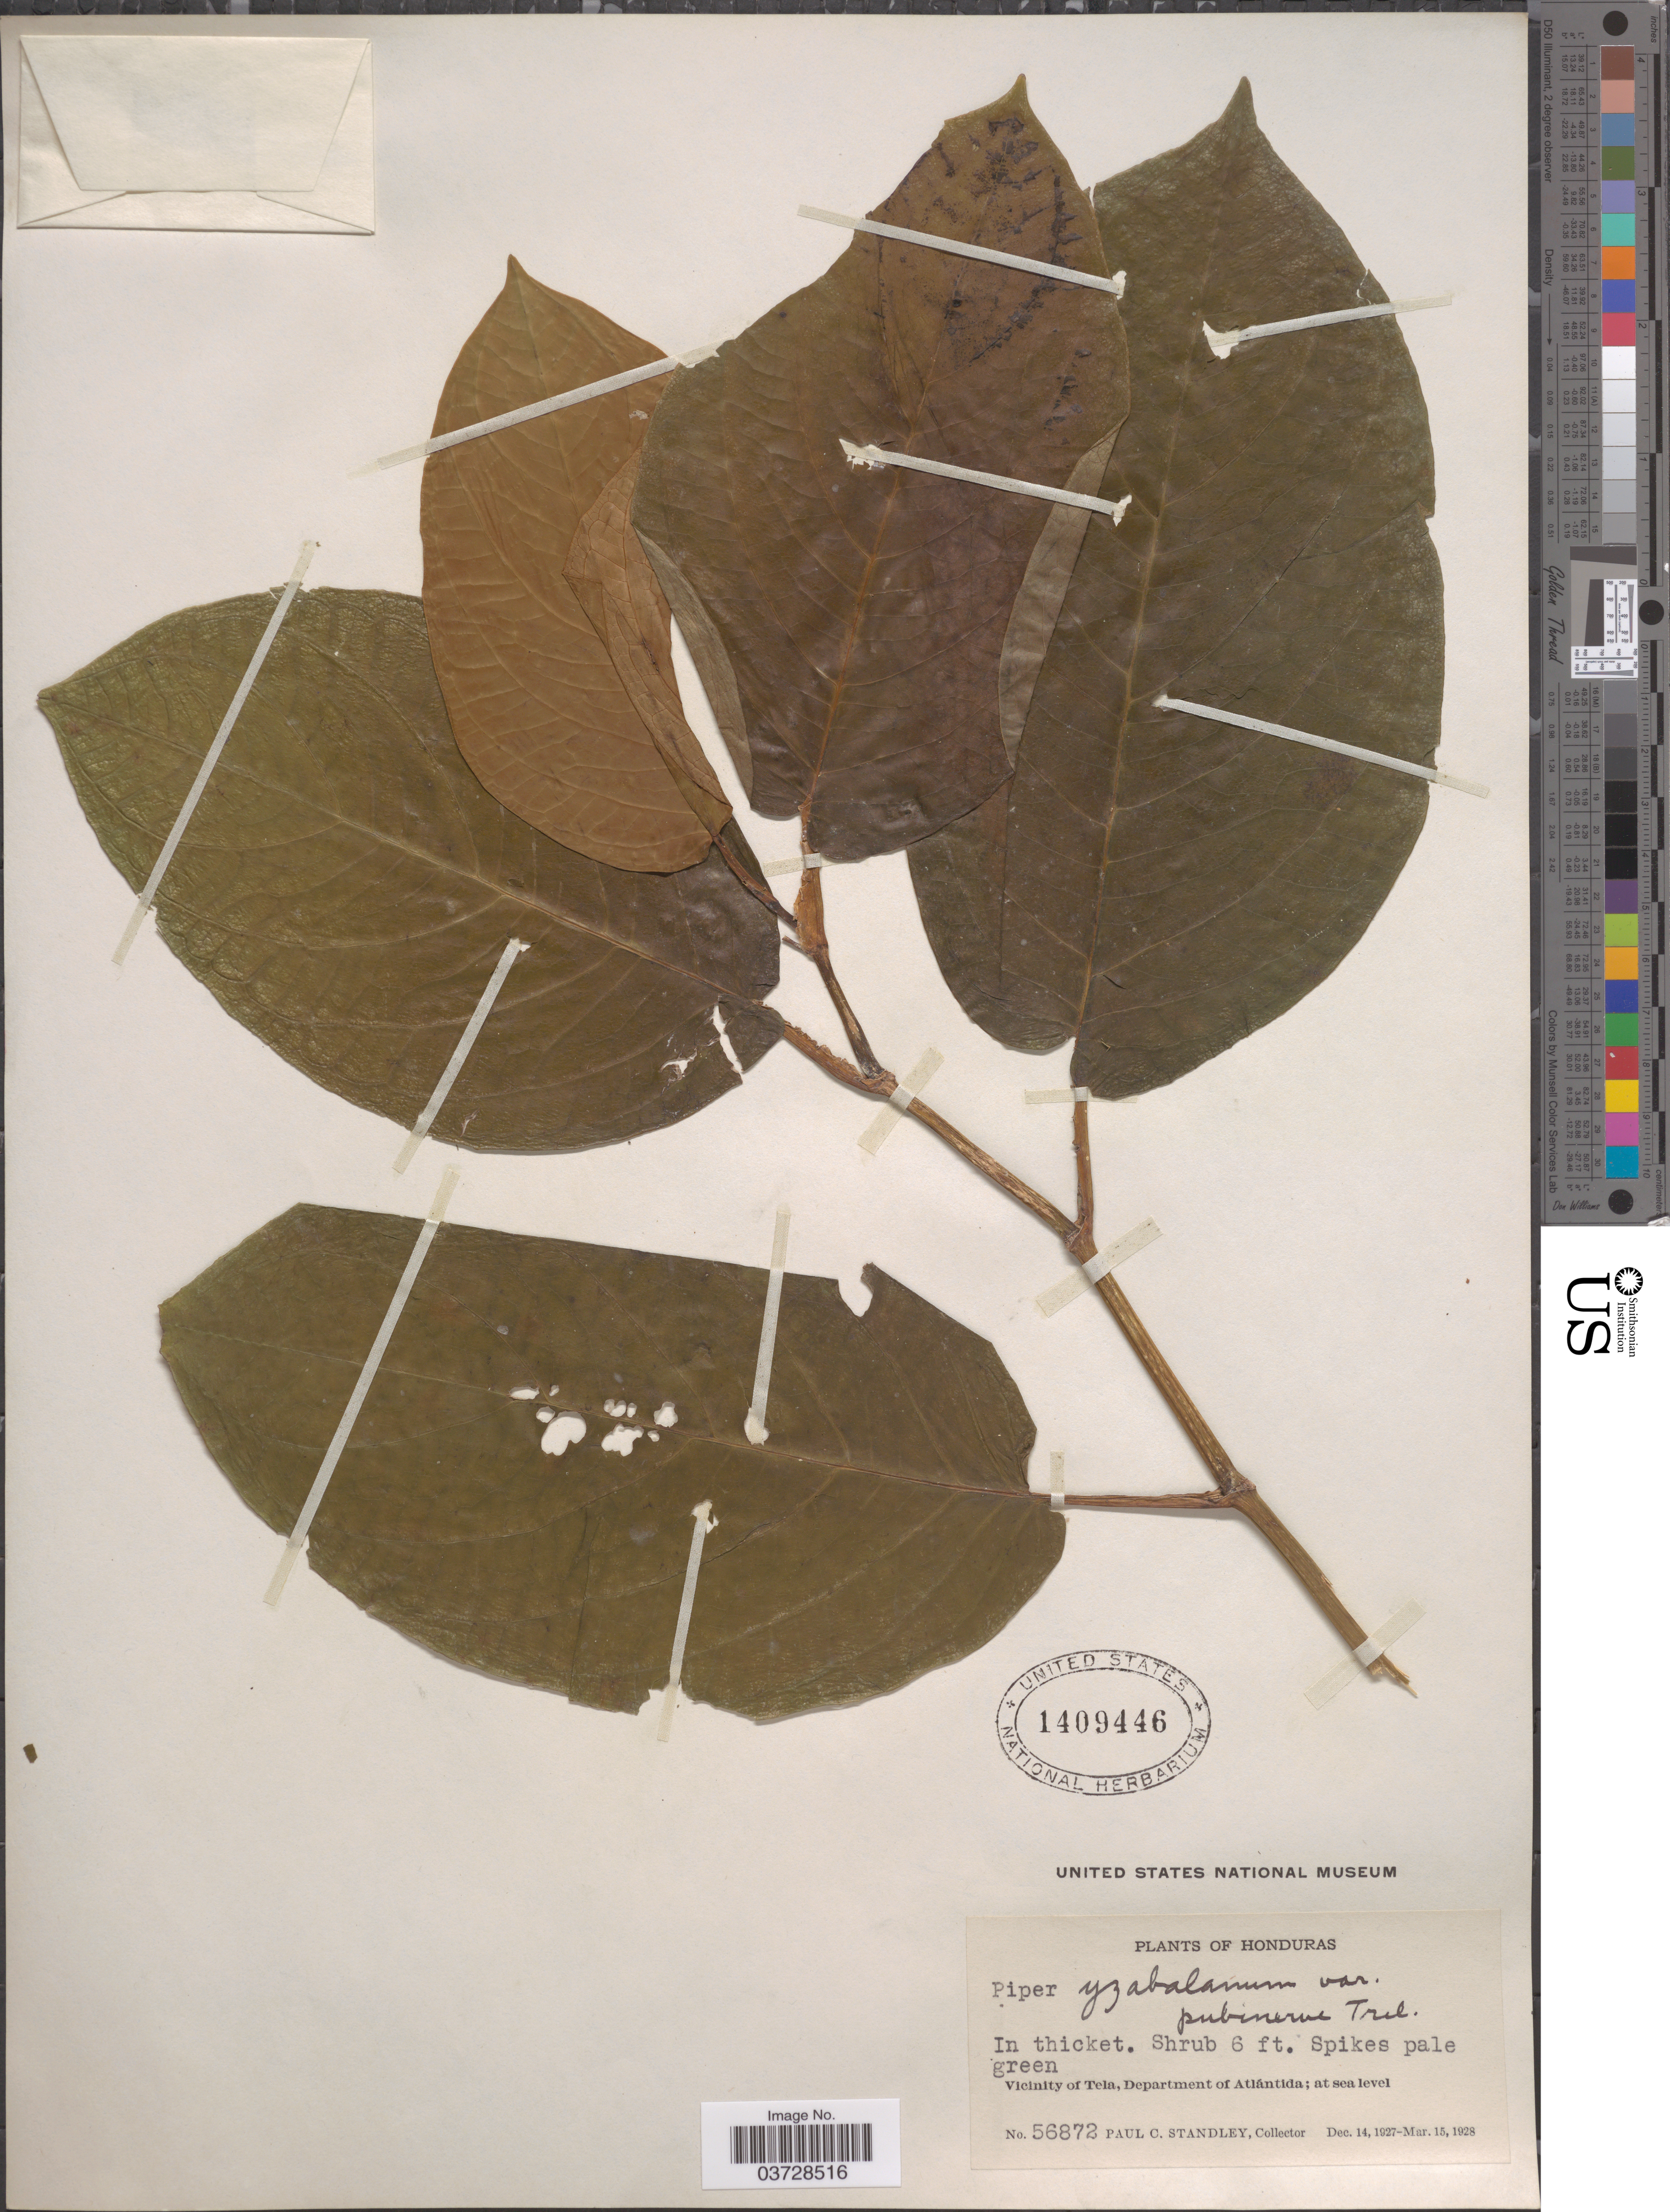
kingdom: Plantae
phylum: Tracheophyta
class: Magnoliopsida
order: Piperales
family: Piperaceae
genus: Piper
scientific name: Piper yzabalanum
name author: C. DC.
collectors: P. C. Standley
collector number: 56872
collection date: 1927-12-14/1928-03-15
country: Honduras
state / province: Atlantida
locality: Vicinity of Tela, Department of Atlántida.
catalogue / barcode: US 1409446